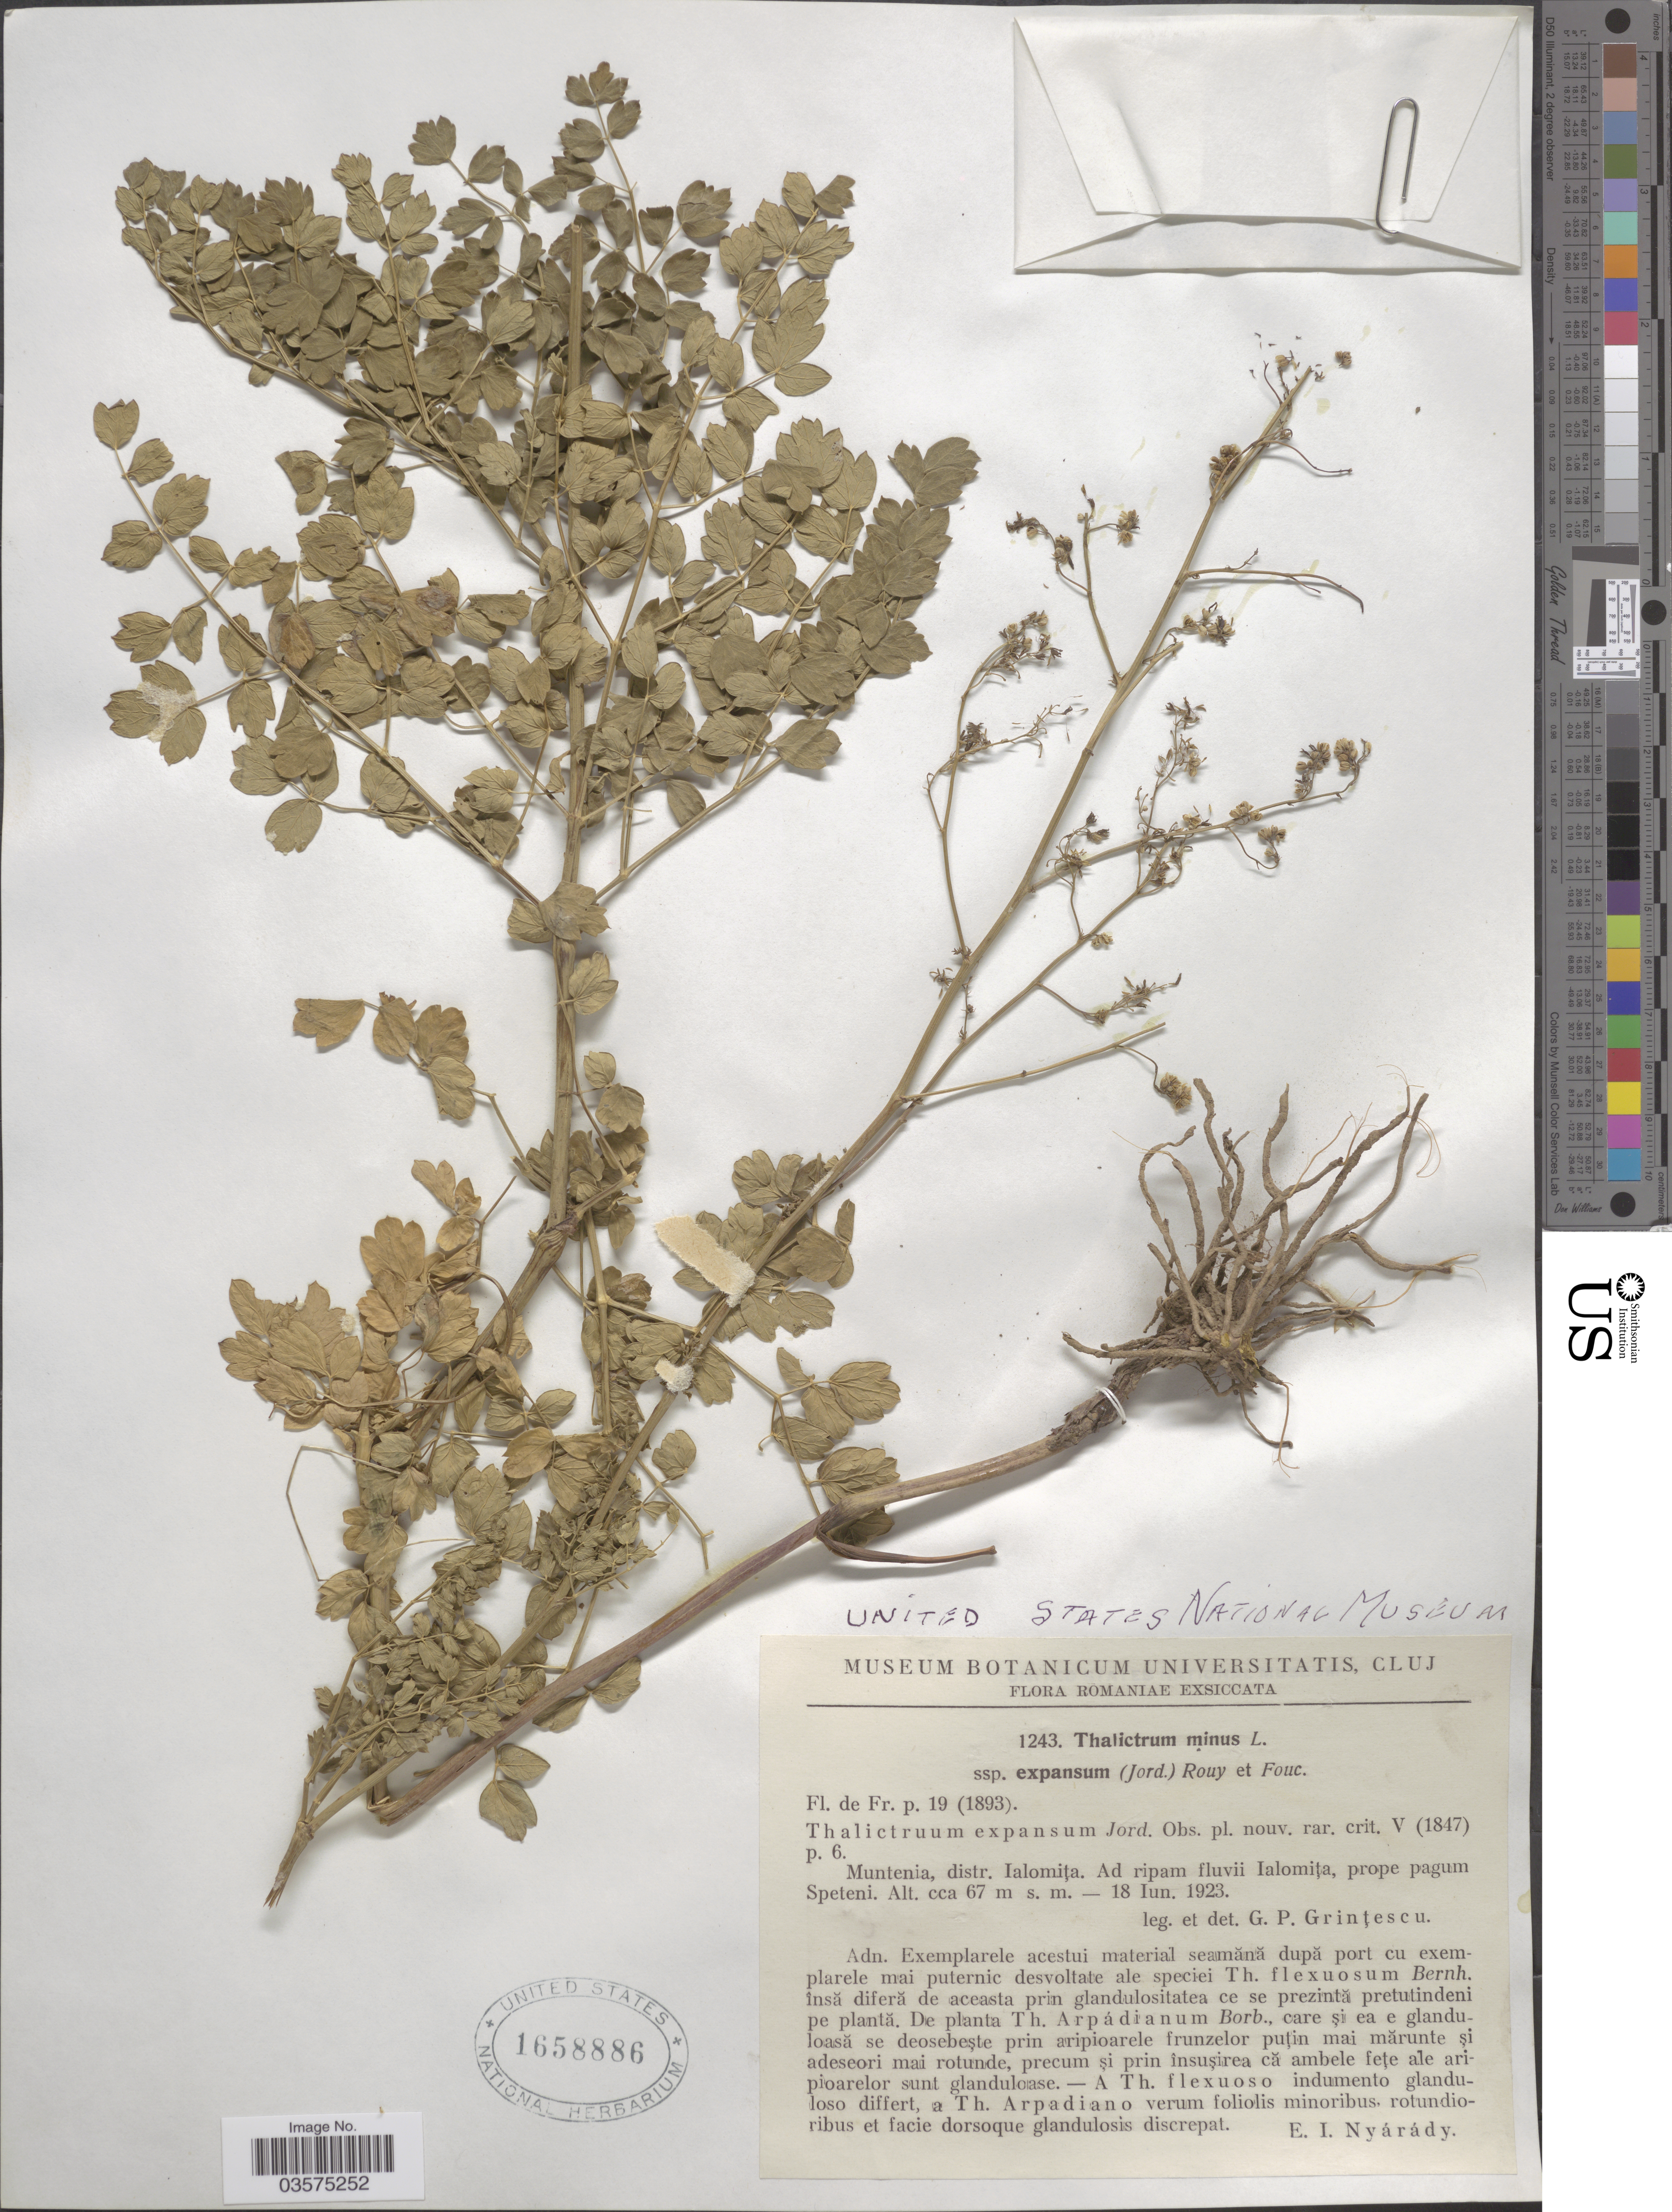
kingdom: Plantae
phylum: Tracheophyta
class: Magnoliopsida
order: Ranunculales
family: Ranunculaceae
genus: Thalictrum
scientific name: Thalictrum minus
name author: L.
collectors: G. Grintescu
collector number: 1243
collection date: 1923-06-18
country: Romania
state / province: Ialomita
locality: Muntenia, distr. Ialomita. Ad ripam fluvii Ialomita, prope pagum Speteni.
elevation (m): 67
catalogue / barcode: US 1658886